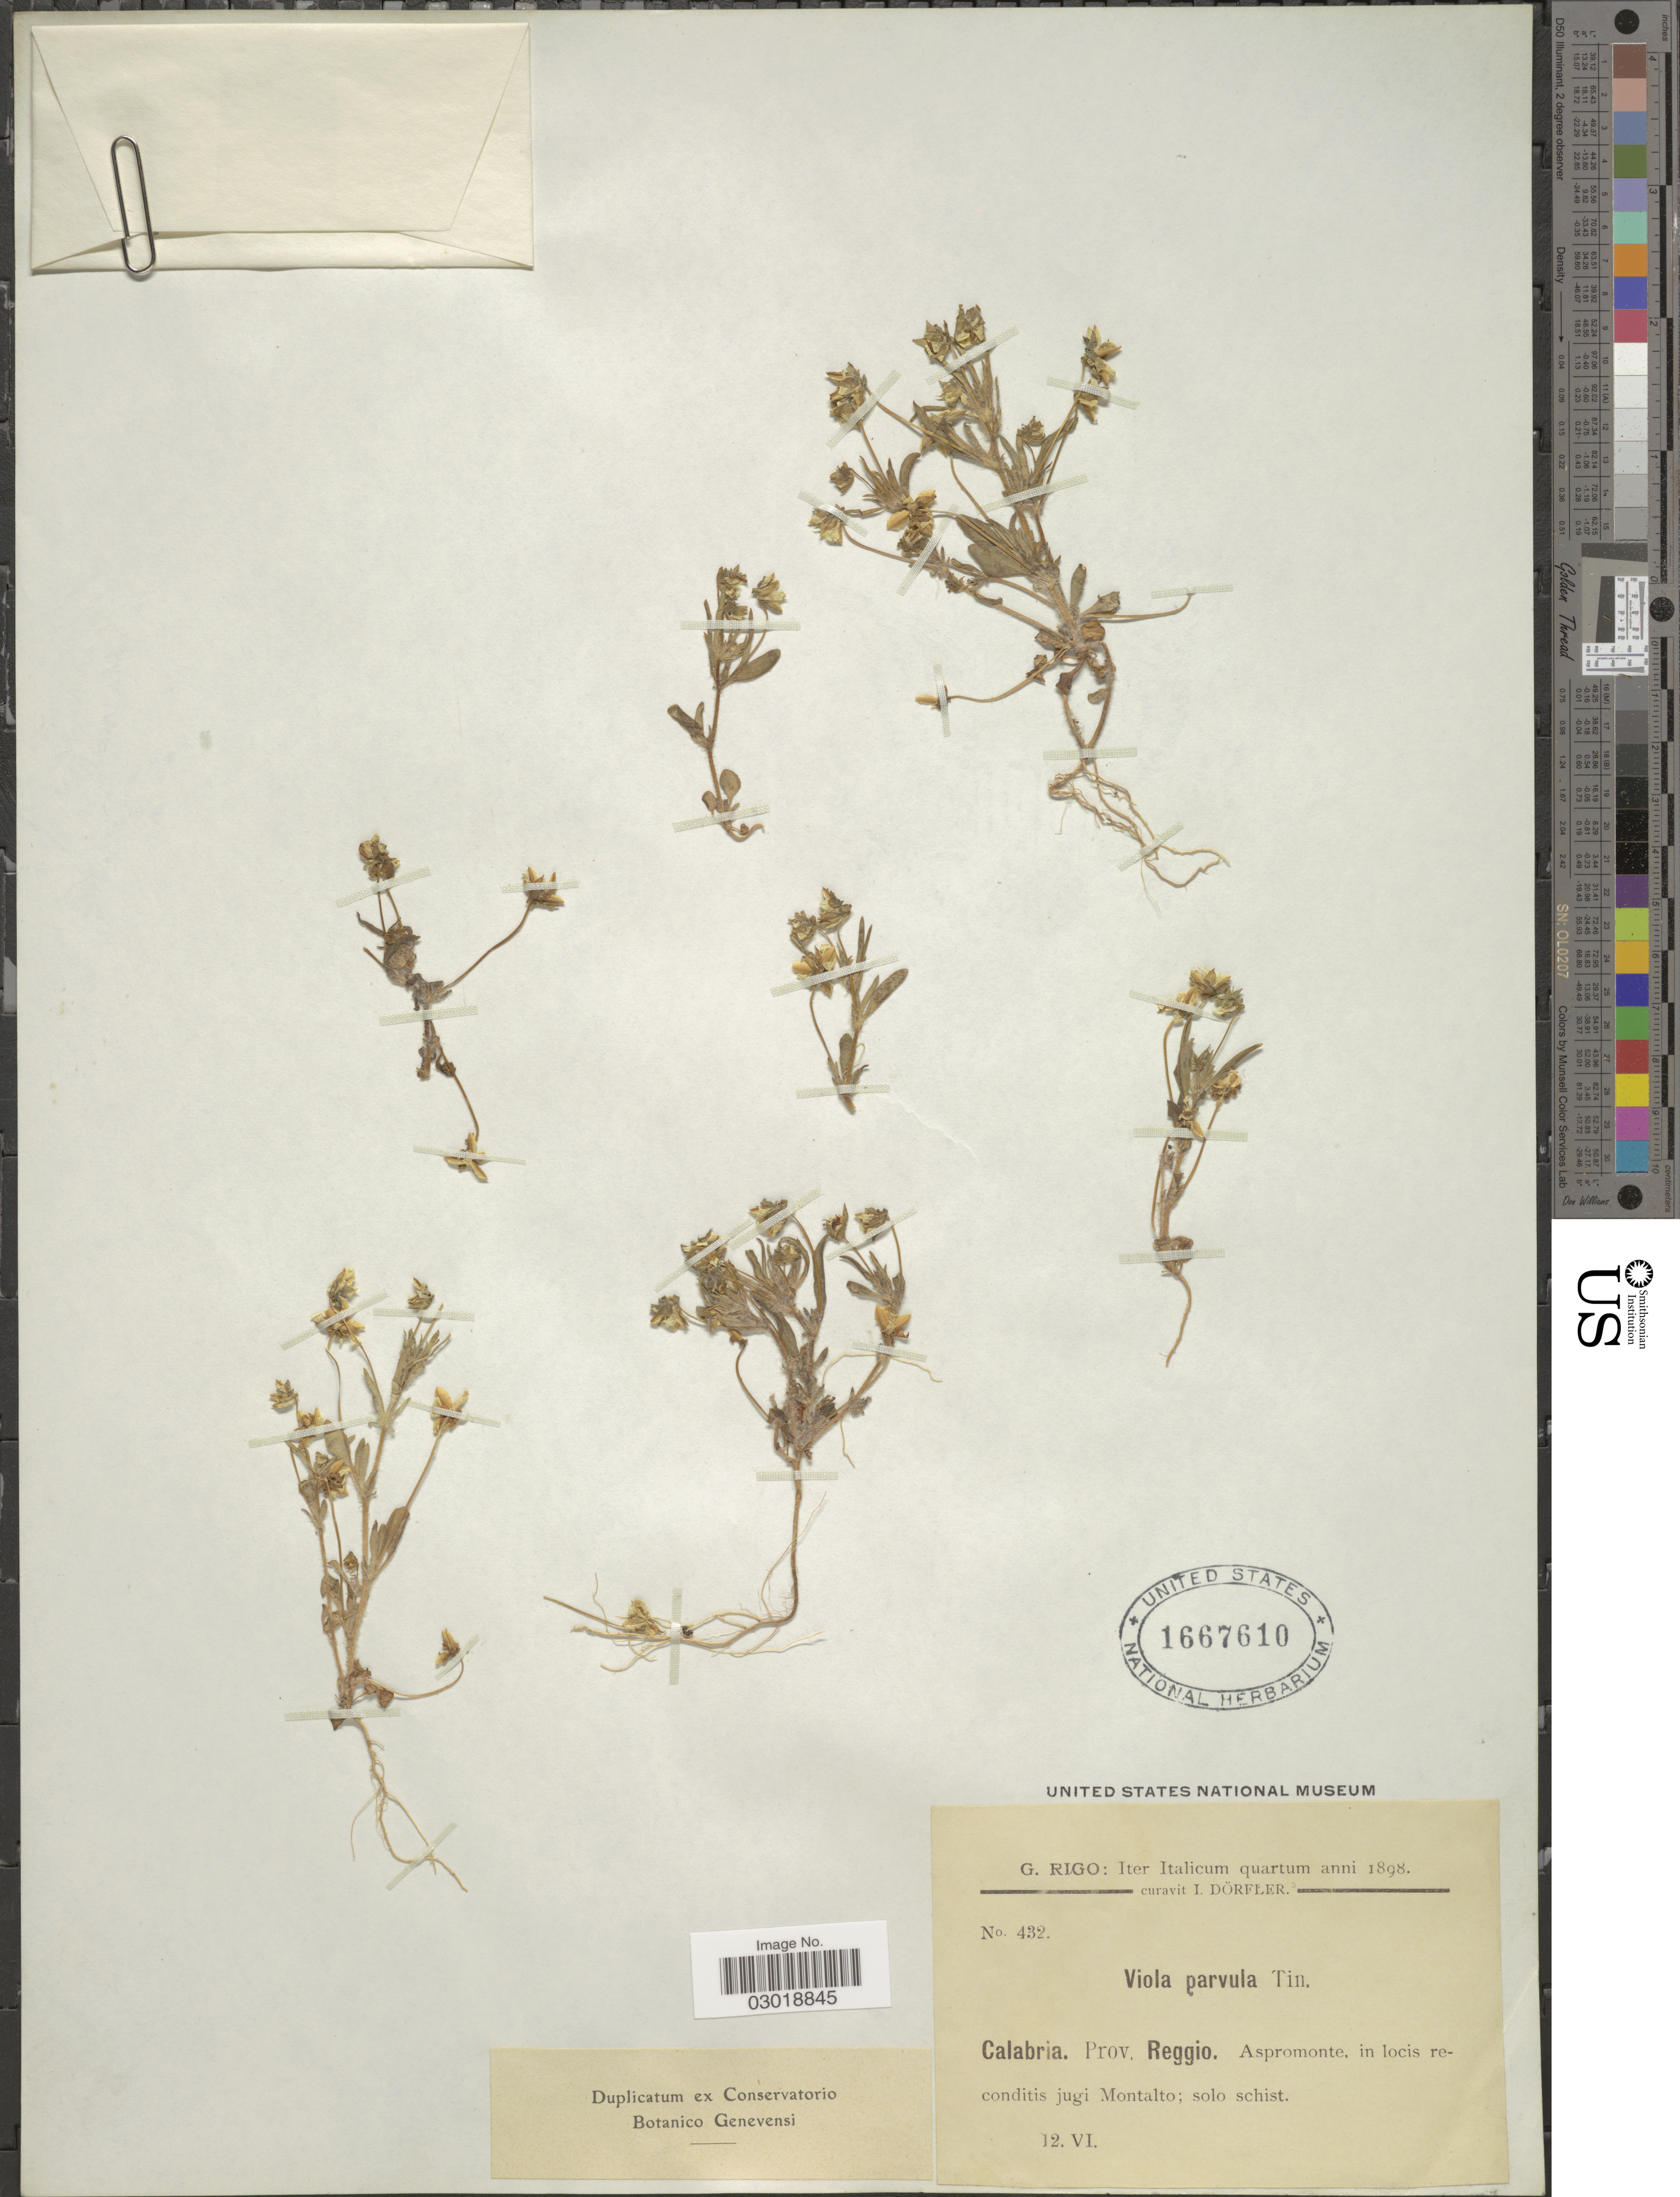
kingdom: Plantae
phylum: Tracheophyta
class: Magnoliopsida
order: Malpighiales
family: Violaceae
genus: Viola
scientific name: Viola parvula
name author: Tineo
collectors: G. Rigo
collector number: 432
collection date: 1898-06-12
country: Italy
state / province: Calabria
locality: Prov. Reggio, Aspromonte, in locis reconditis jugi Montalto.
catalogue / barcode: US 1667610